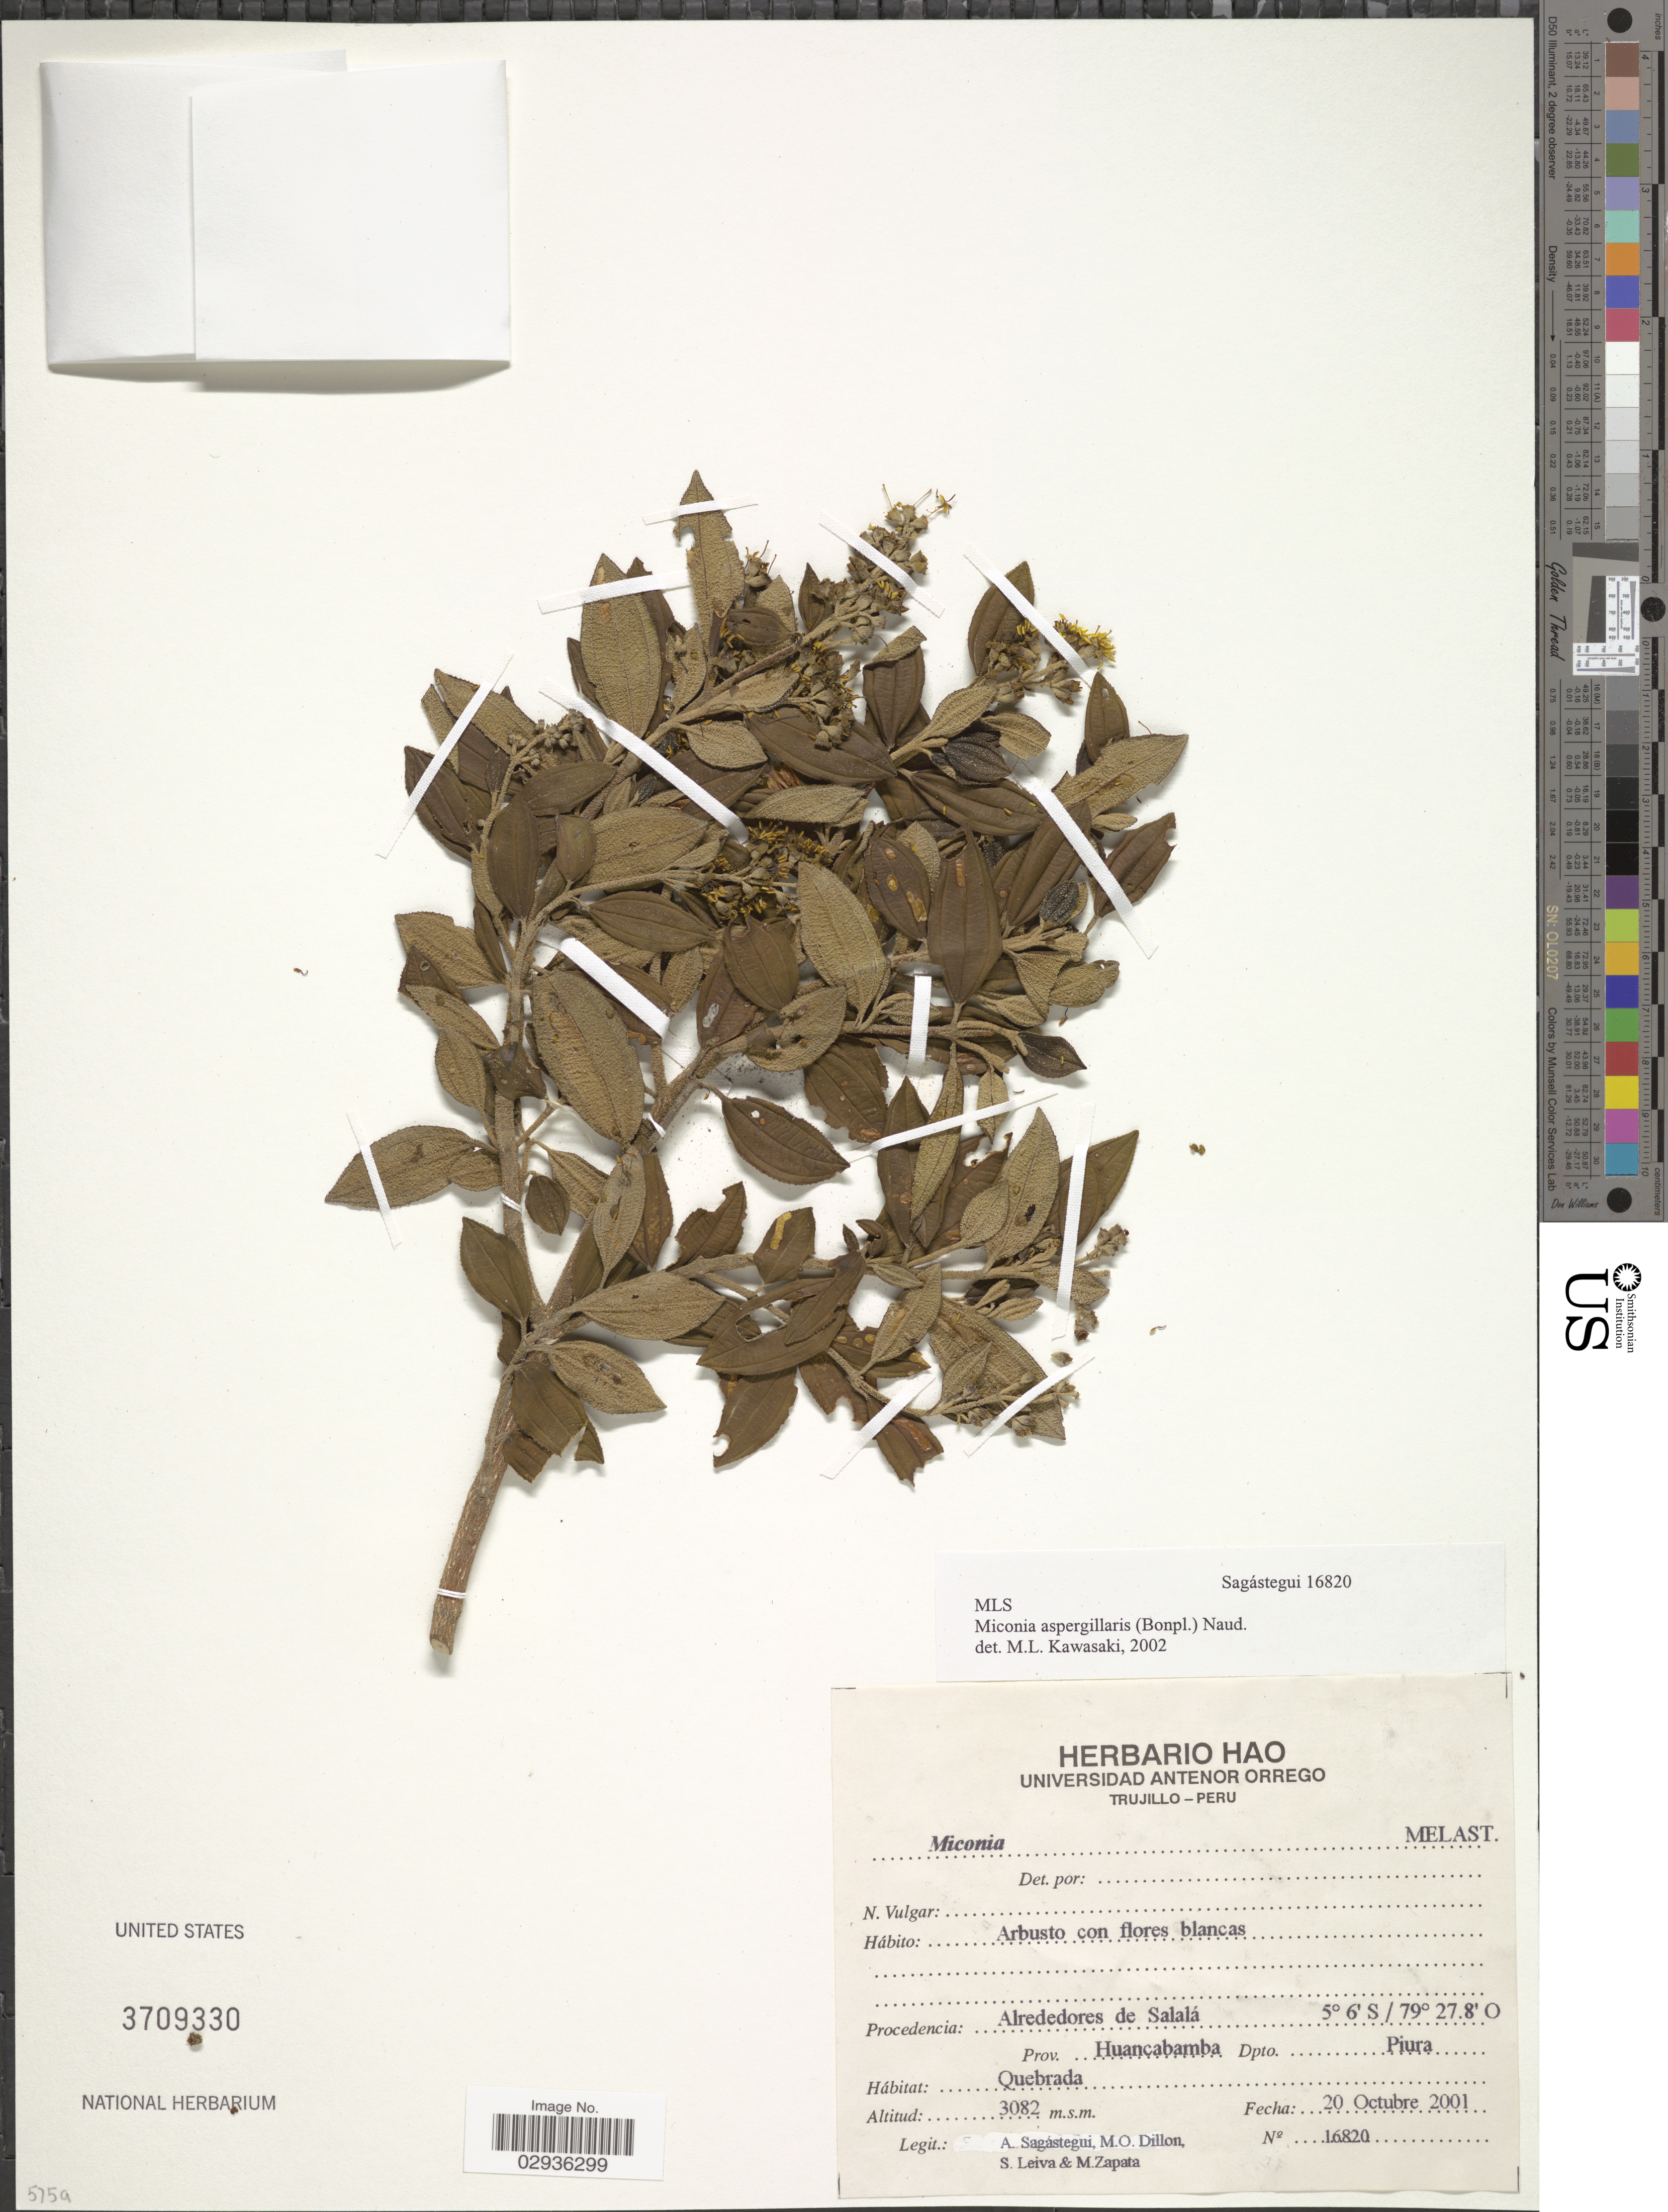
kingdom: Plantae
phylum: Tracheophyta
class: Magnoliopsida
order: Myrtales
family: Melastomataceae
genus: Miconia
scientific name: Miconia aspergillaris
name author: (Bonpl.) Naudin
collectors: A. Sagastegui, M. O. Dillon, S. Leiva & M. Zapata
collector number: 16820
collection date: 2001-10-20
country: Peru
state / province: Piura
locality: Alrededores de Salalá. Prov. Huancabamba Dpto. Piura.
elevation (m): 3082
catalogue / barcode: US 3709330